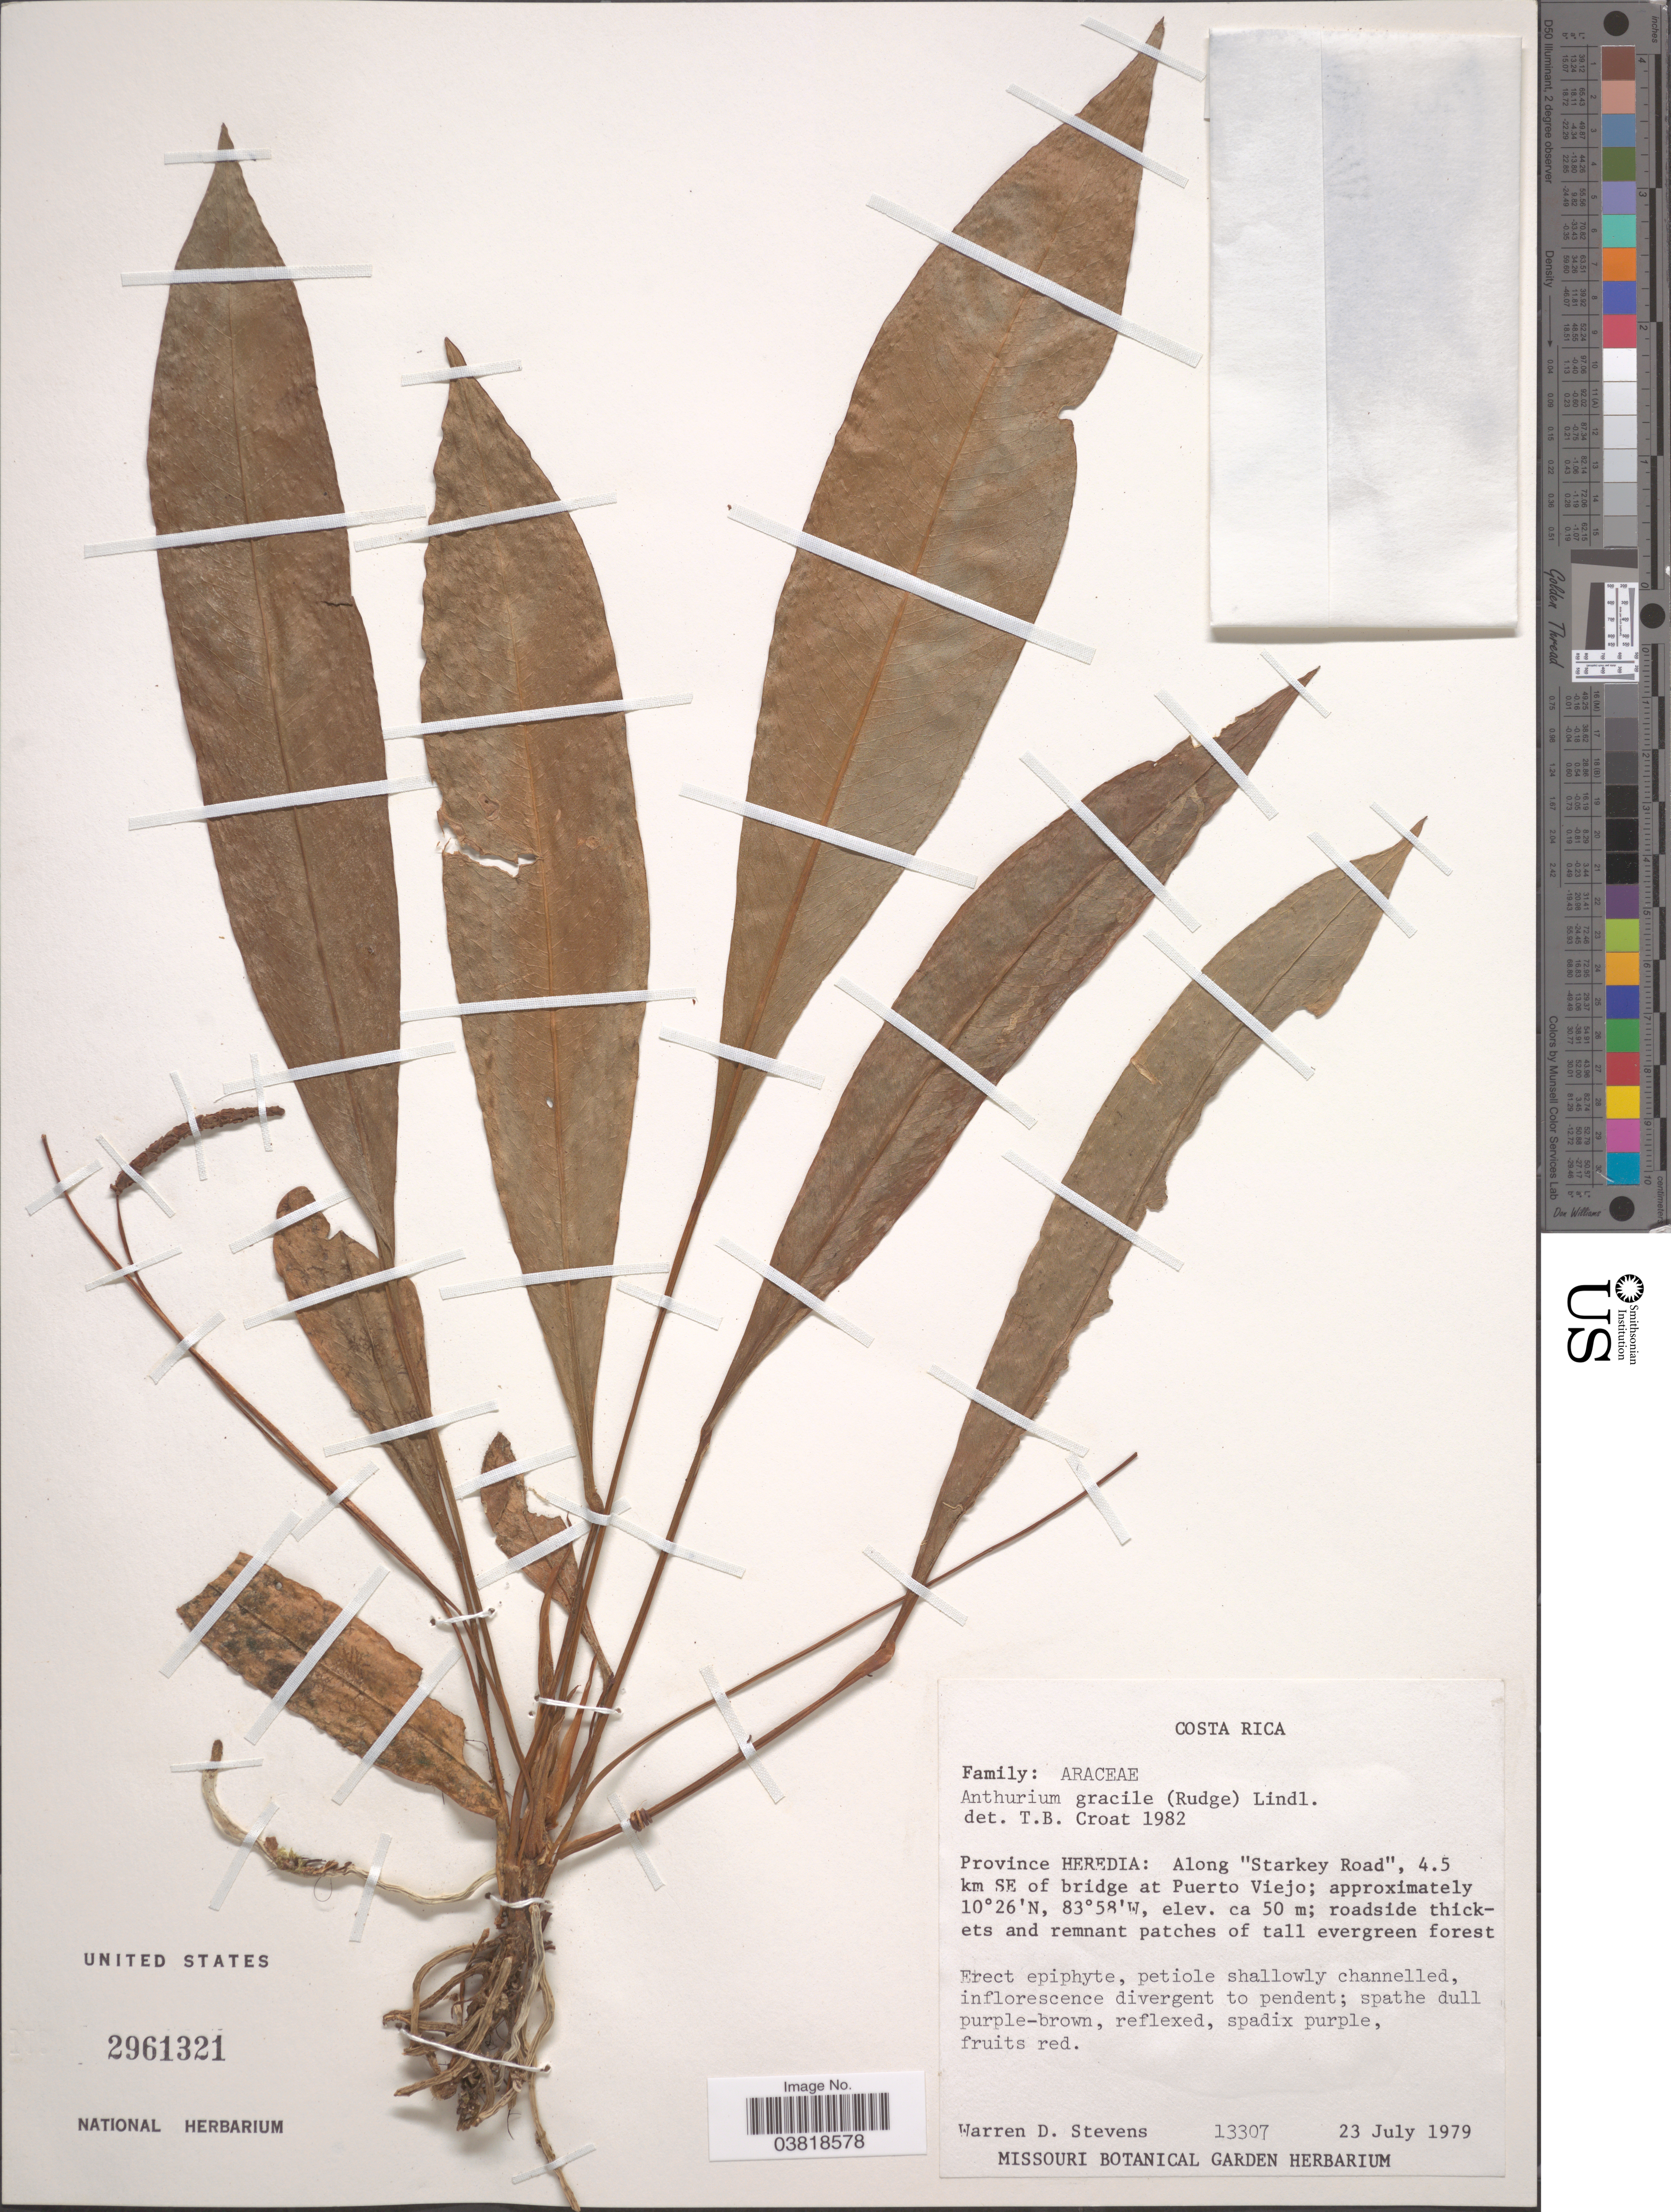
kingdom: Plantae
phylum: Tracheophyta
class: Liliopsida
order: Alismatales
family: Araceae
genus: Anthurium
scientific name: Anthurium gracile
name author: (Rudge) Schott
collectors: W. D. Stevens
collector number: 13307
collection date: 1979-07-23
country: Costa Rica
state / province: Heredia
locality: Along "Starkey Road", 4.5 km SE of bridge at Puerto Viejo.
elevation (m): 50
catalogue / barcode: US 2961321